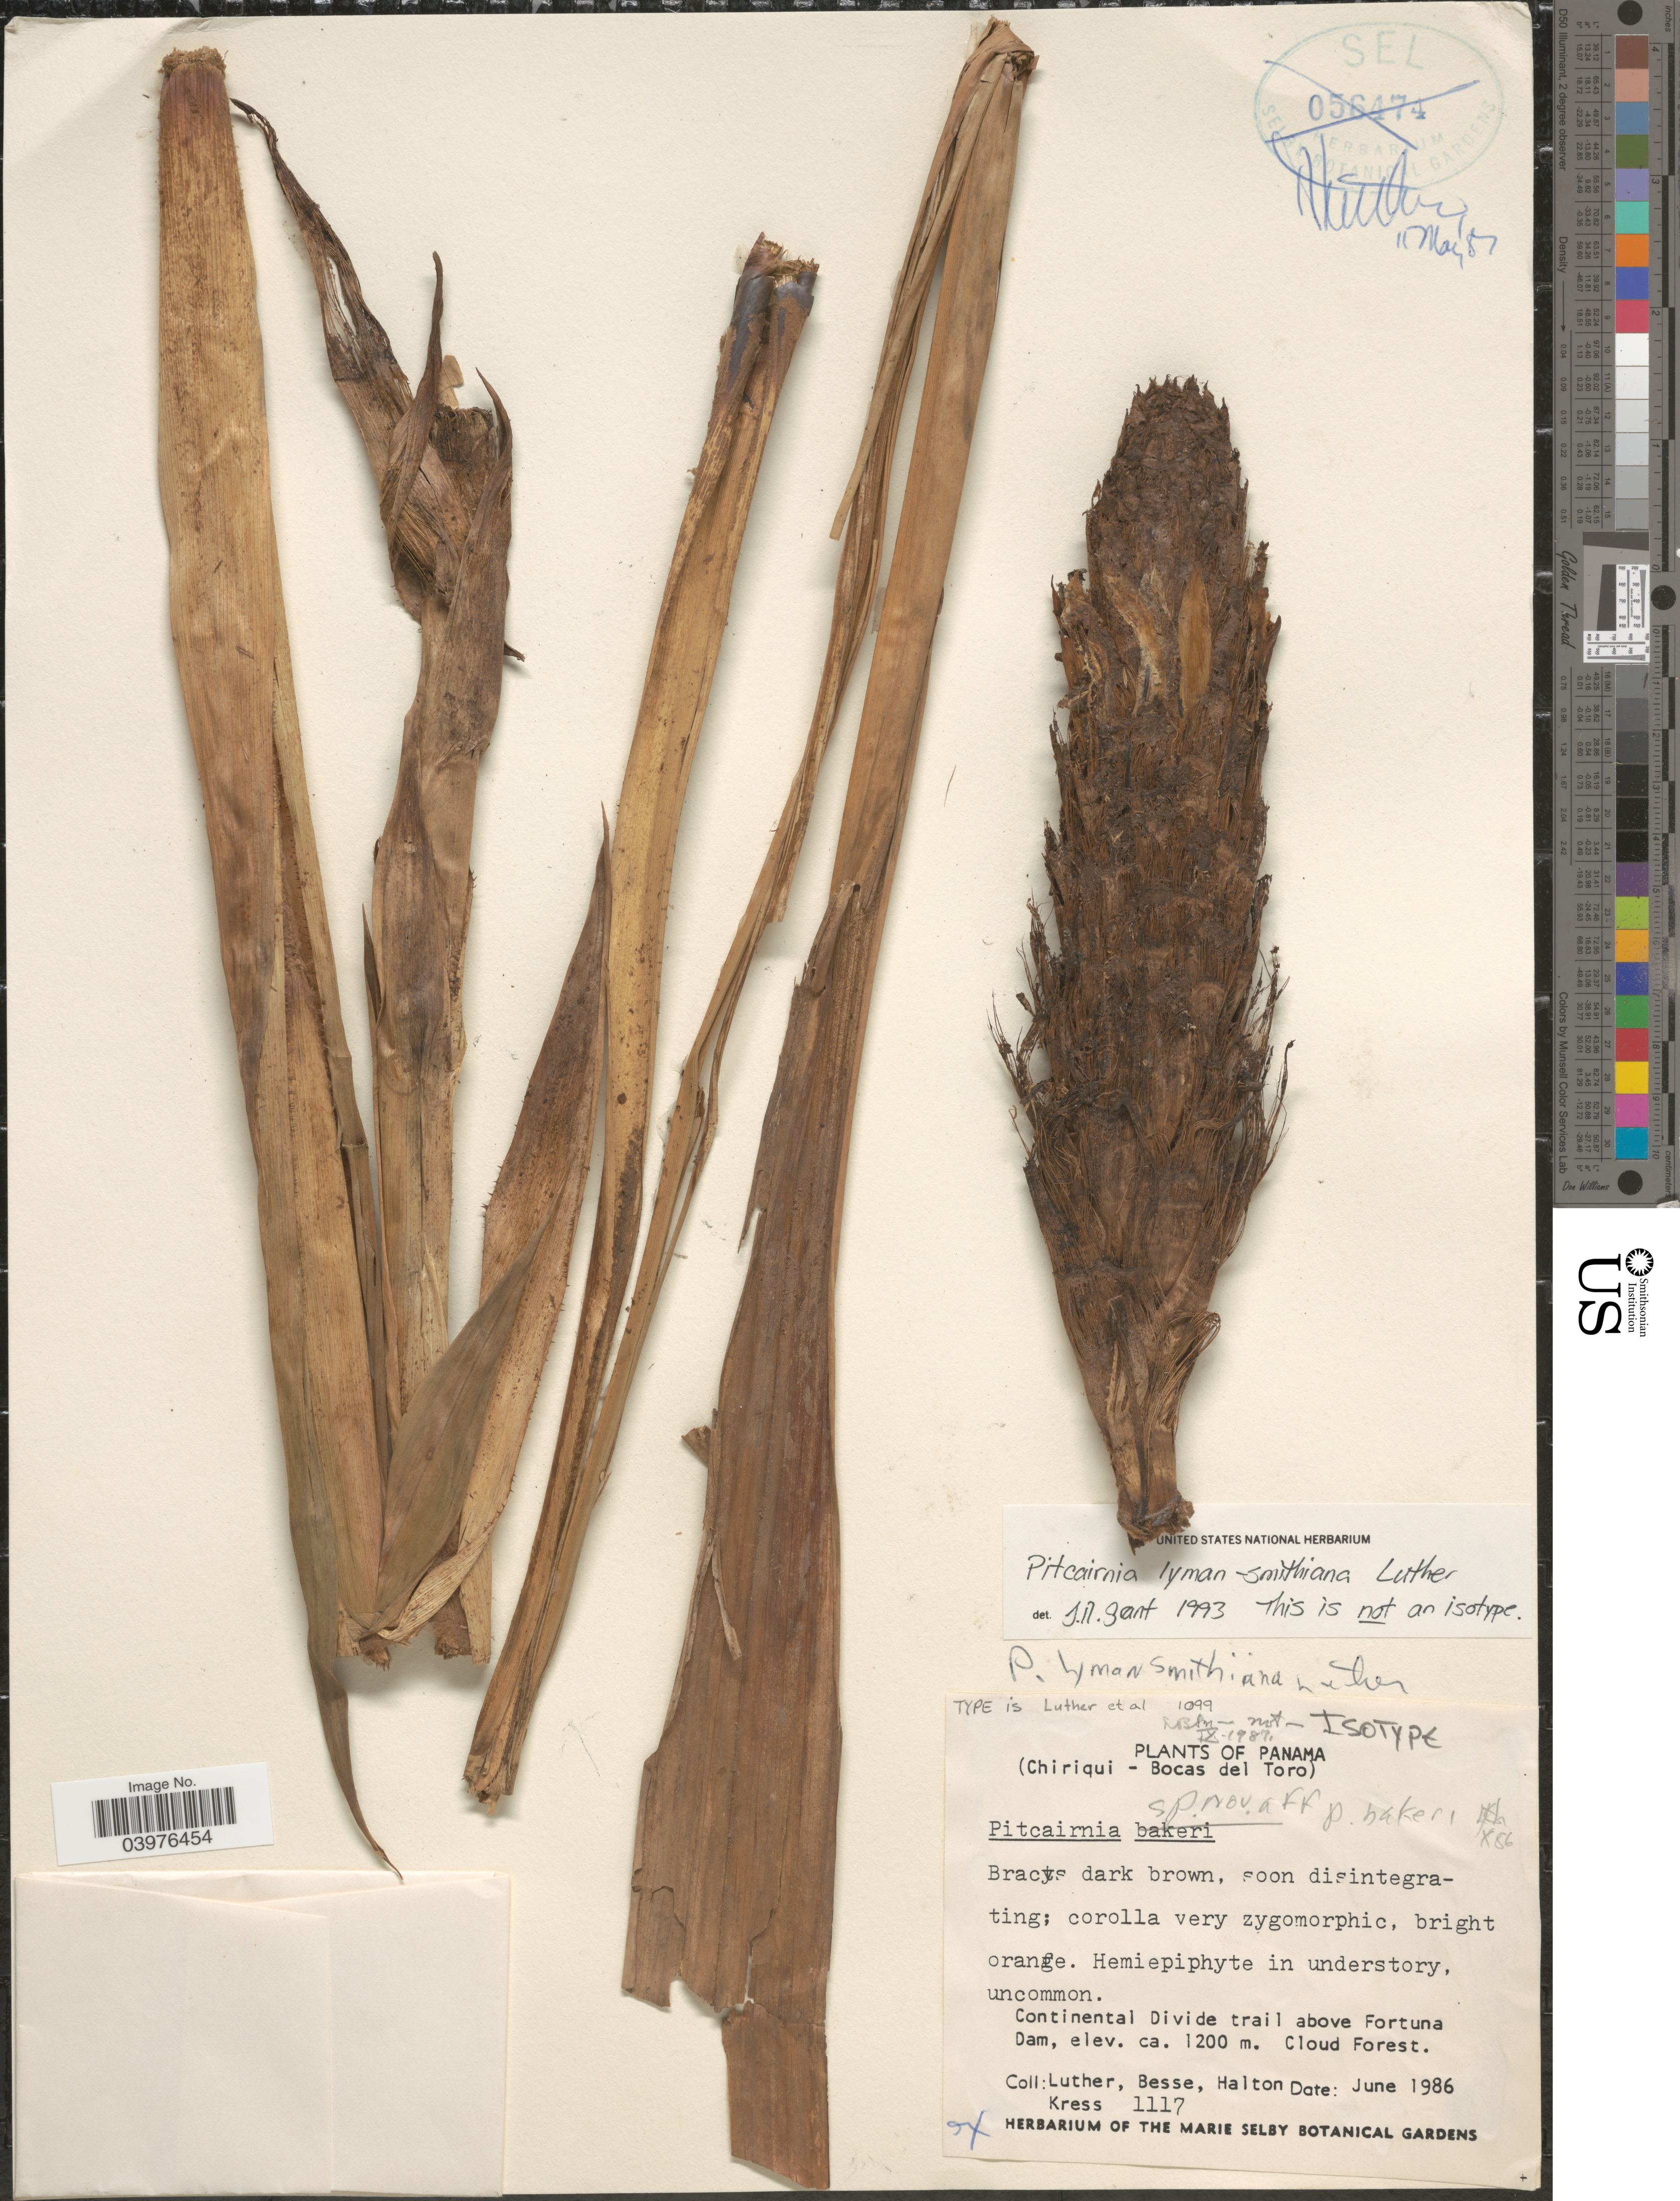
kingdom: Plantae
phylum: Tracheophyta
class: Liliopsida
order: Poales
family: Bromeliaceae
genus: Pitcairnia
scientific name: Pitcairnia lymansmithiana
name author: H. Luther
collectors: -- Luther, -. Besse, -. Halton & -- Kress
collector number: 1117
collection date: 1986-06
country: Panama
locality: Chiriqui - Bocas del Toro. Continental Divide trail above Fortuna Dam.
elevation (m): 1200